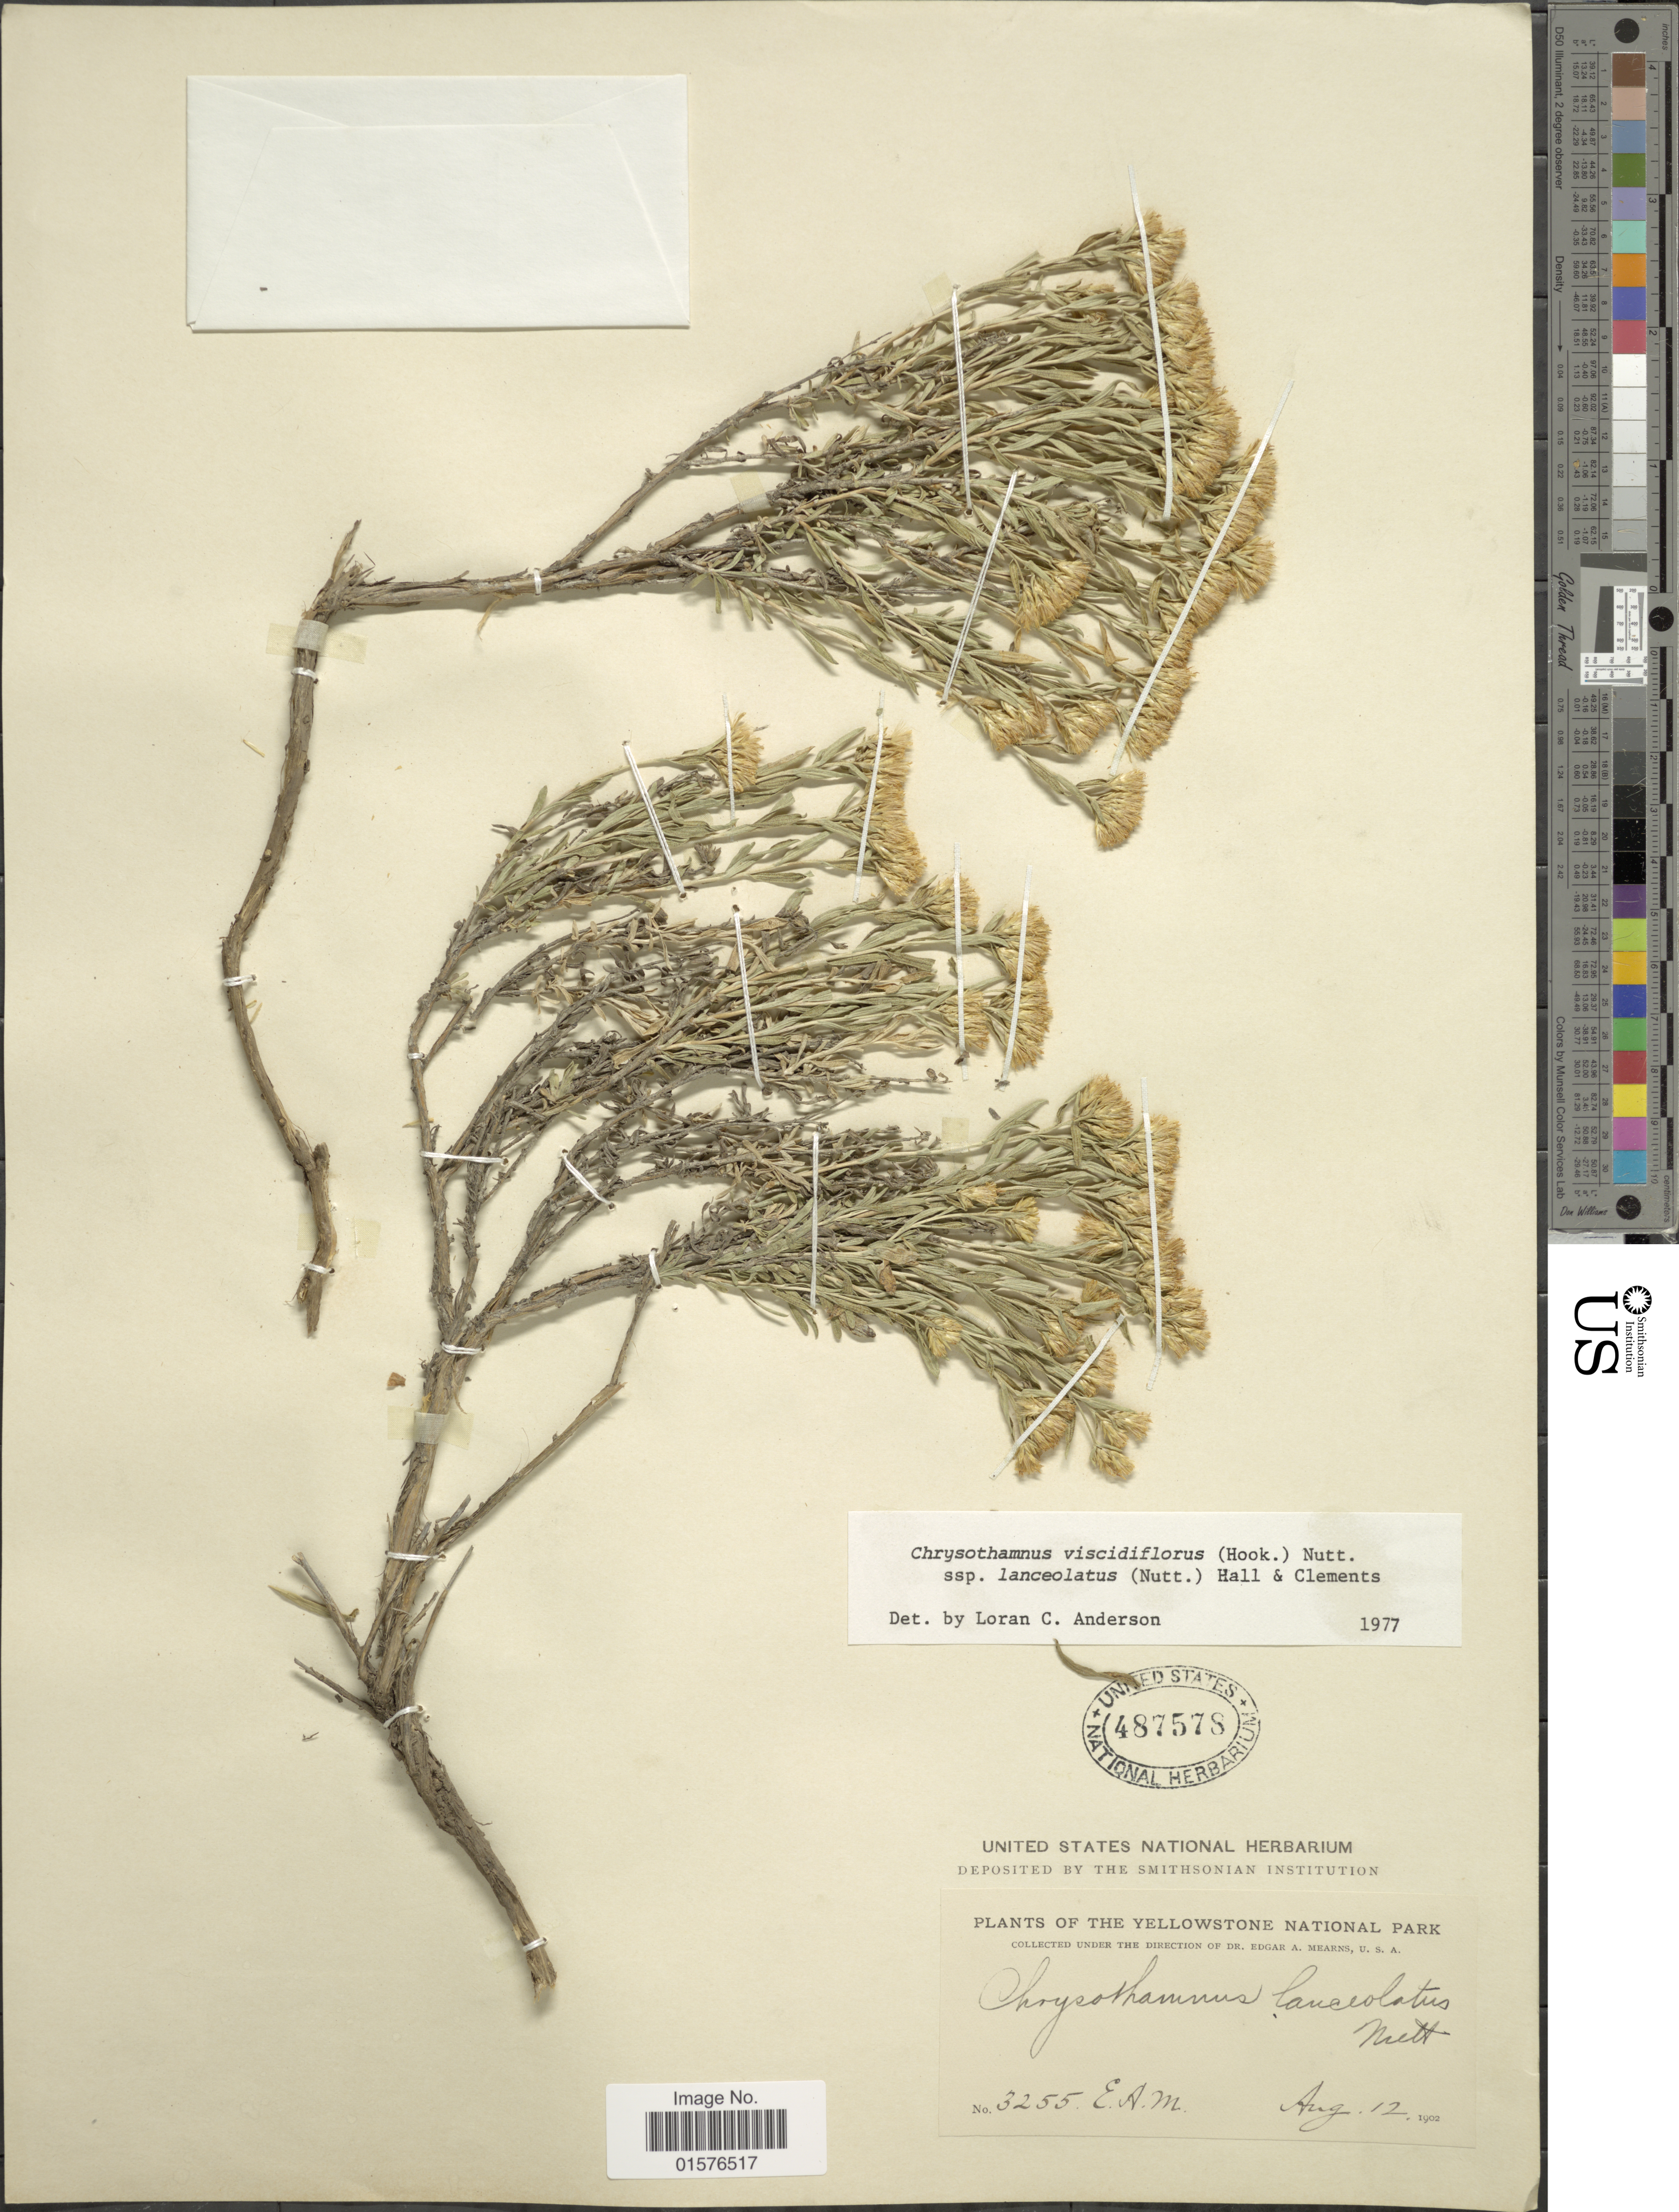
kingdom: Plantae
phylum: Tracheophyta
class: Magnoliopsida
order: Asterales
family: Asteraceae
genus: Chrysothamnus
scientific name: Chrysothamnus viscidiflorus subsp. lanceolatus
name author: (Nutt.) H.M. Hall & Clem.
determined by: Urbatsch, Lowell E., Curator (LSU), Louisiana State University (UNITED STATES)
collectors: E. A. Mearns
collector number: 3255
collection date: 1902-08-12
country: United States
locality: The Yellowstone National Park.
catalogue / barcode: US 487578